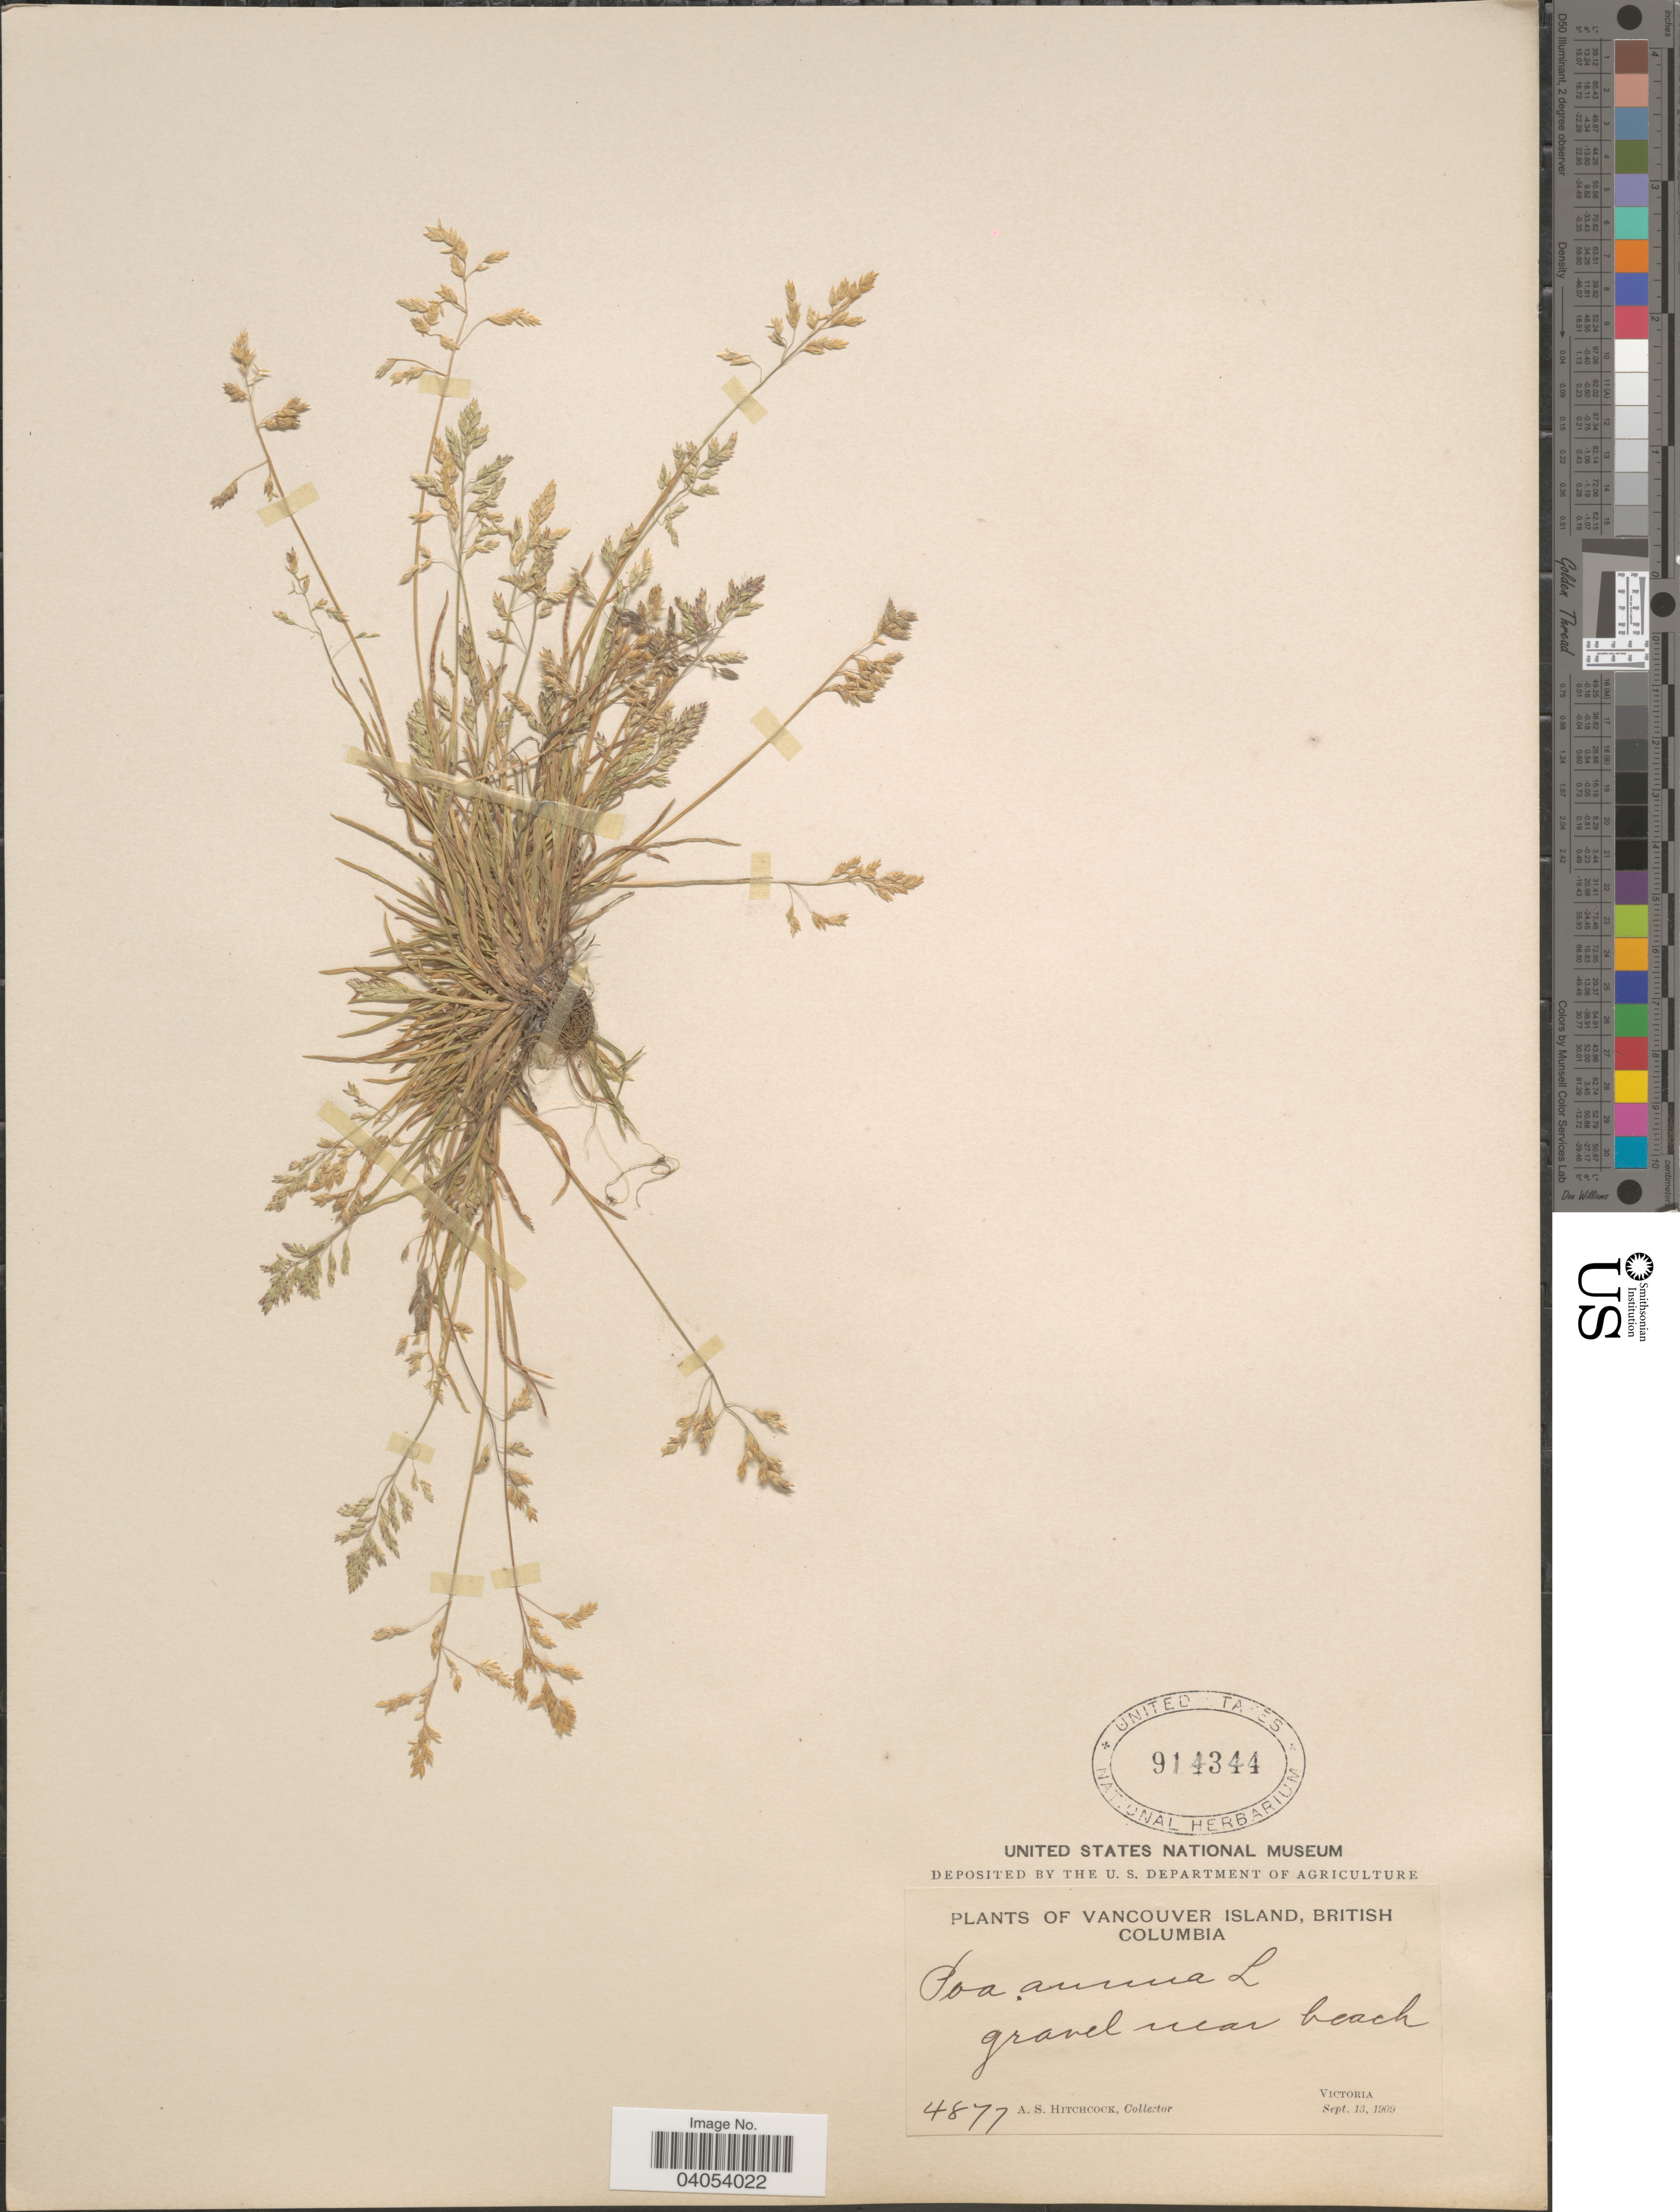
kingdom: Plantae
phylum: Tracheophyta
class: Liliopsida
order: Poales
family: Poaceae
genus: Poa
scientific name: Poa annua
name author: L.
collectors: A. S. Hitchcock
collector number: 4877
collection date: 1909-09-13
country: Canada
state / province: British Columbia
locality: Vancouver Island. Victoria.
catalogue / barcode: US 914344